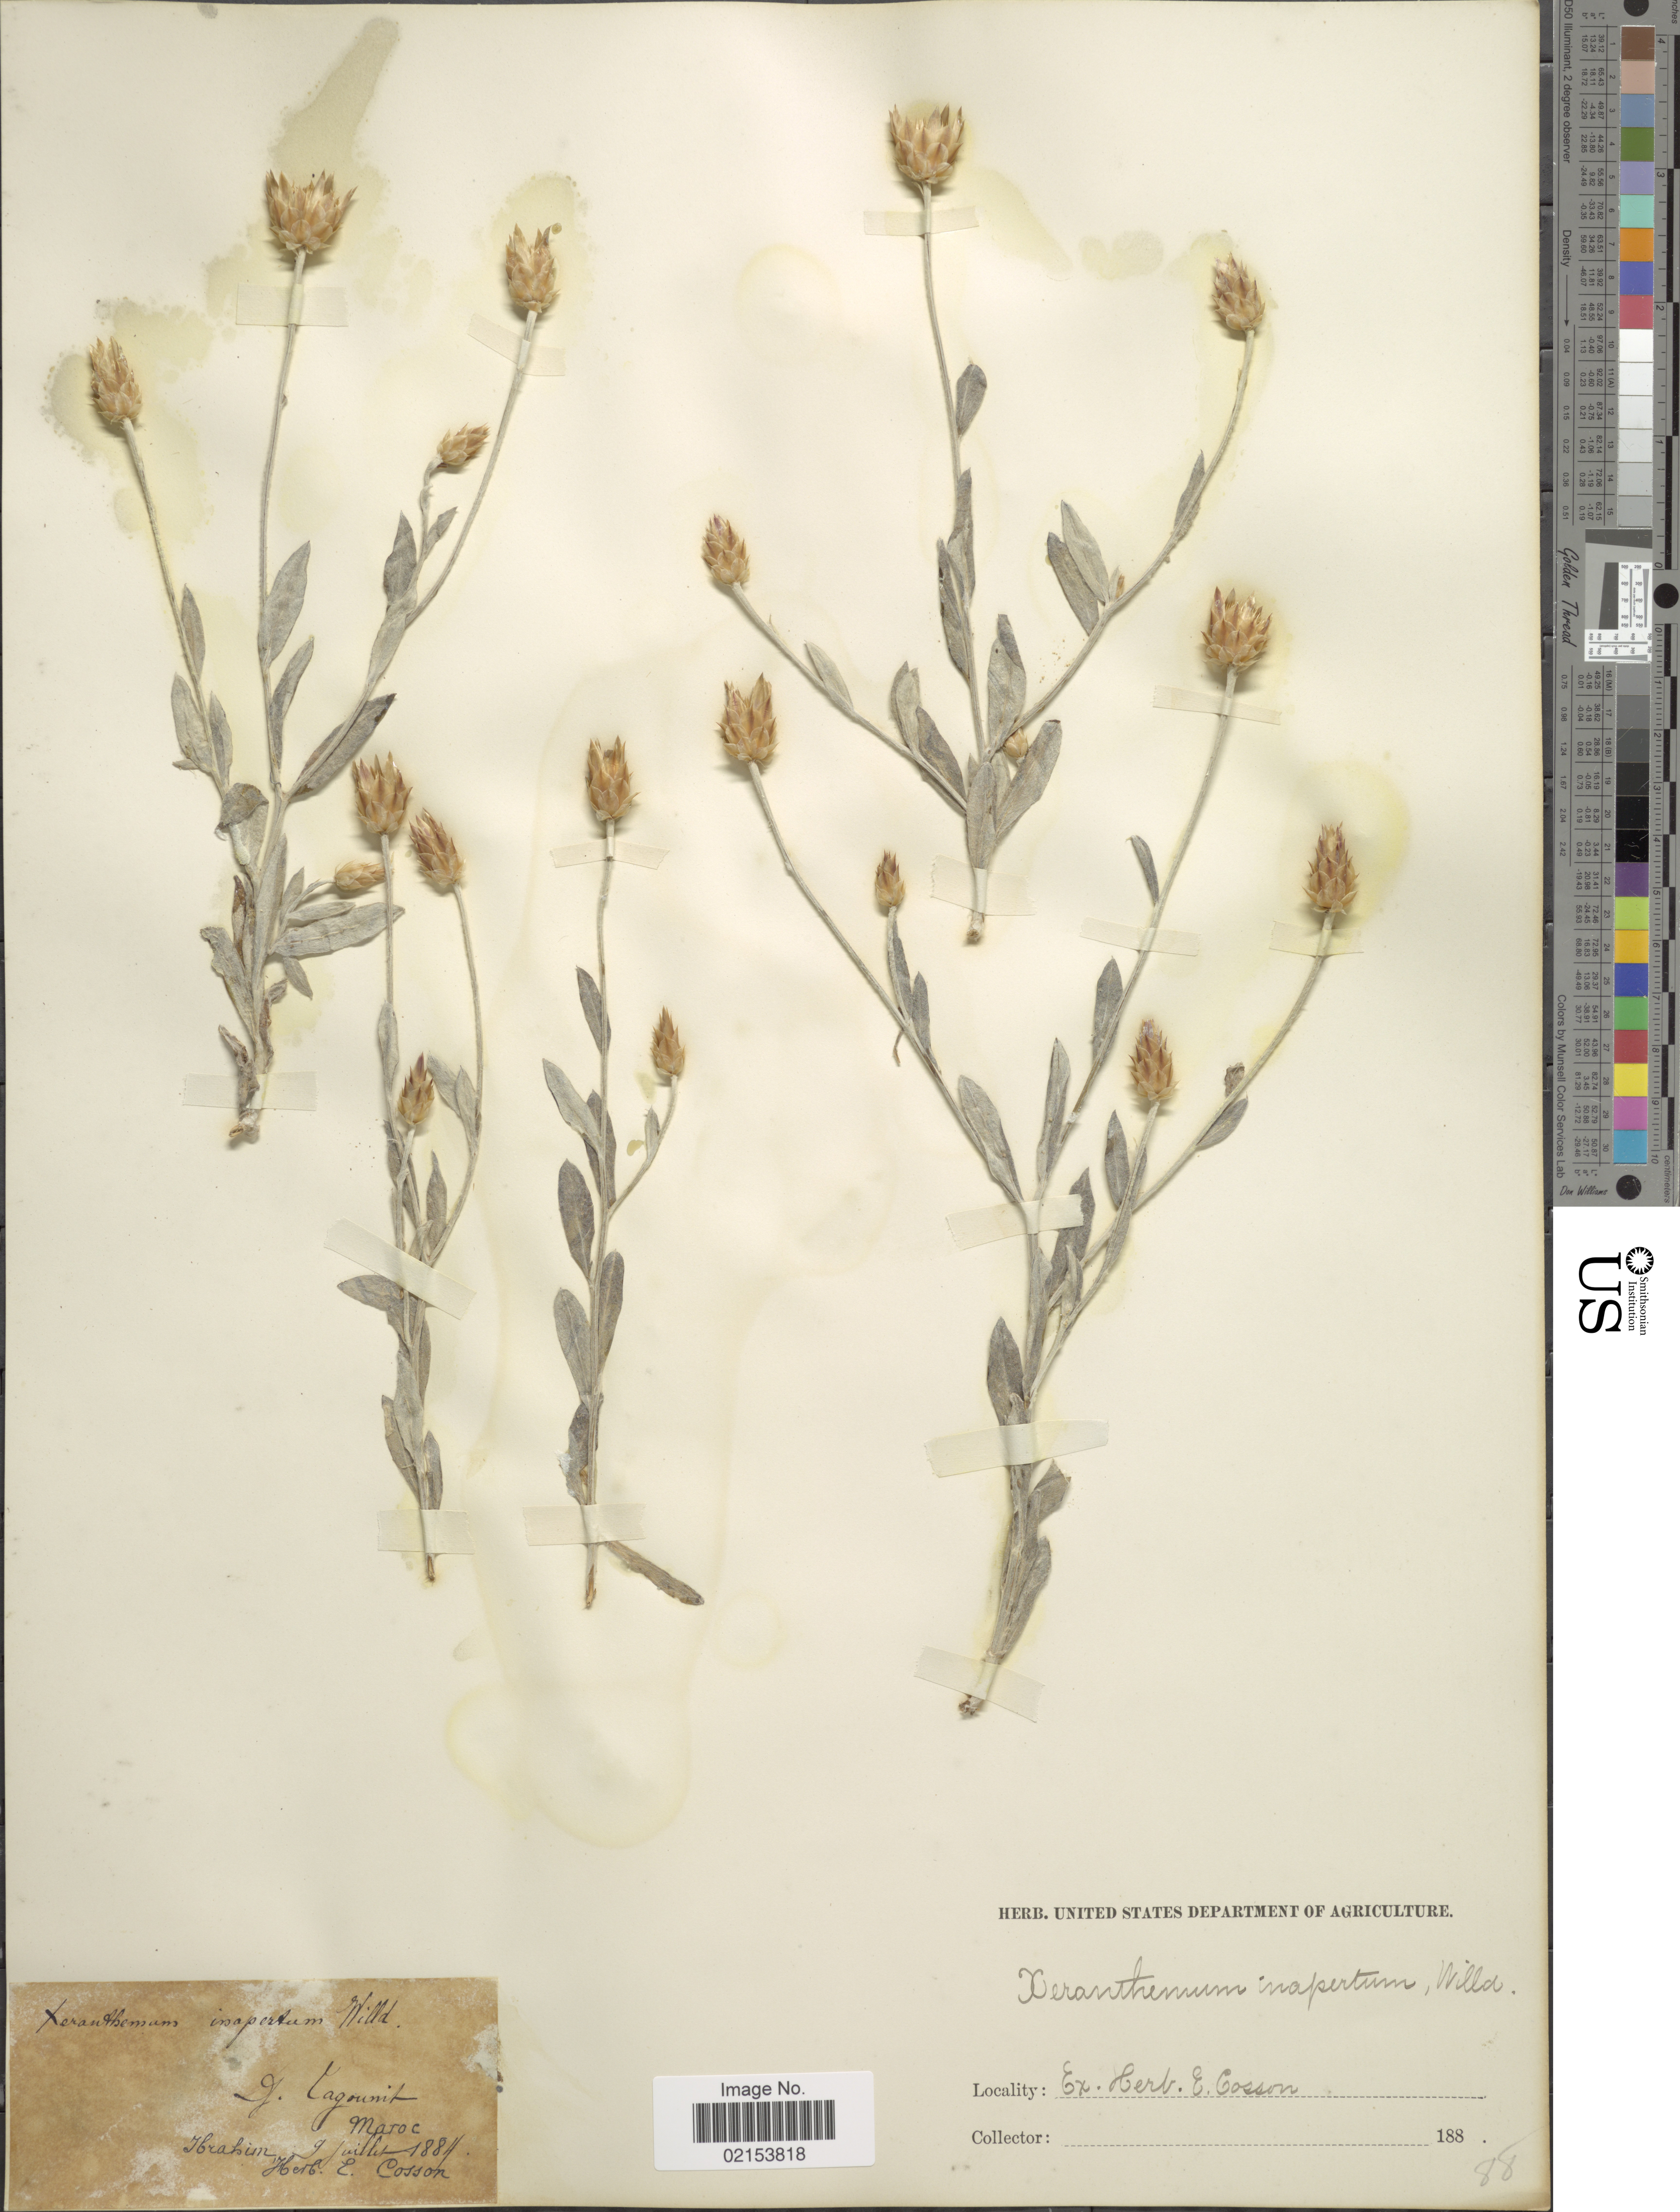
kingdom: Plantae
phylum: Tracheophyta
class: Magnoliopsida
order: Asterales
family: Asteraceae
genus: Xeranthemum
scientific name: Xeranthemum inapertum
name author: (L.) Mill.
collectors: ex herb. E. Cosson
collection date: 1884-07-09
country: Morocco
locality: Ibrahim